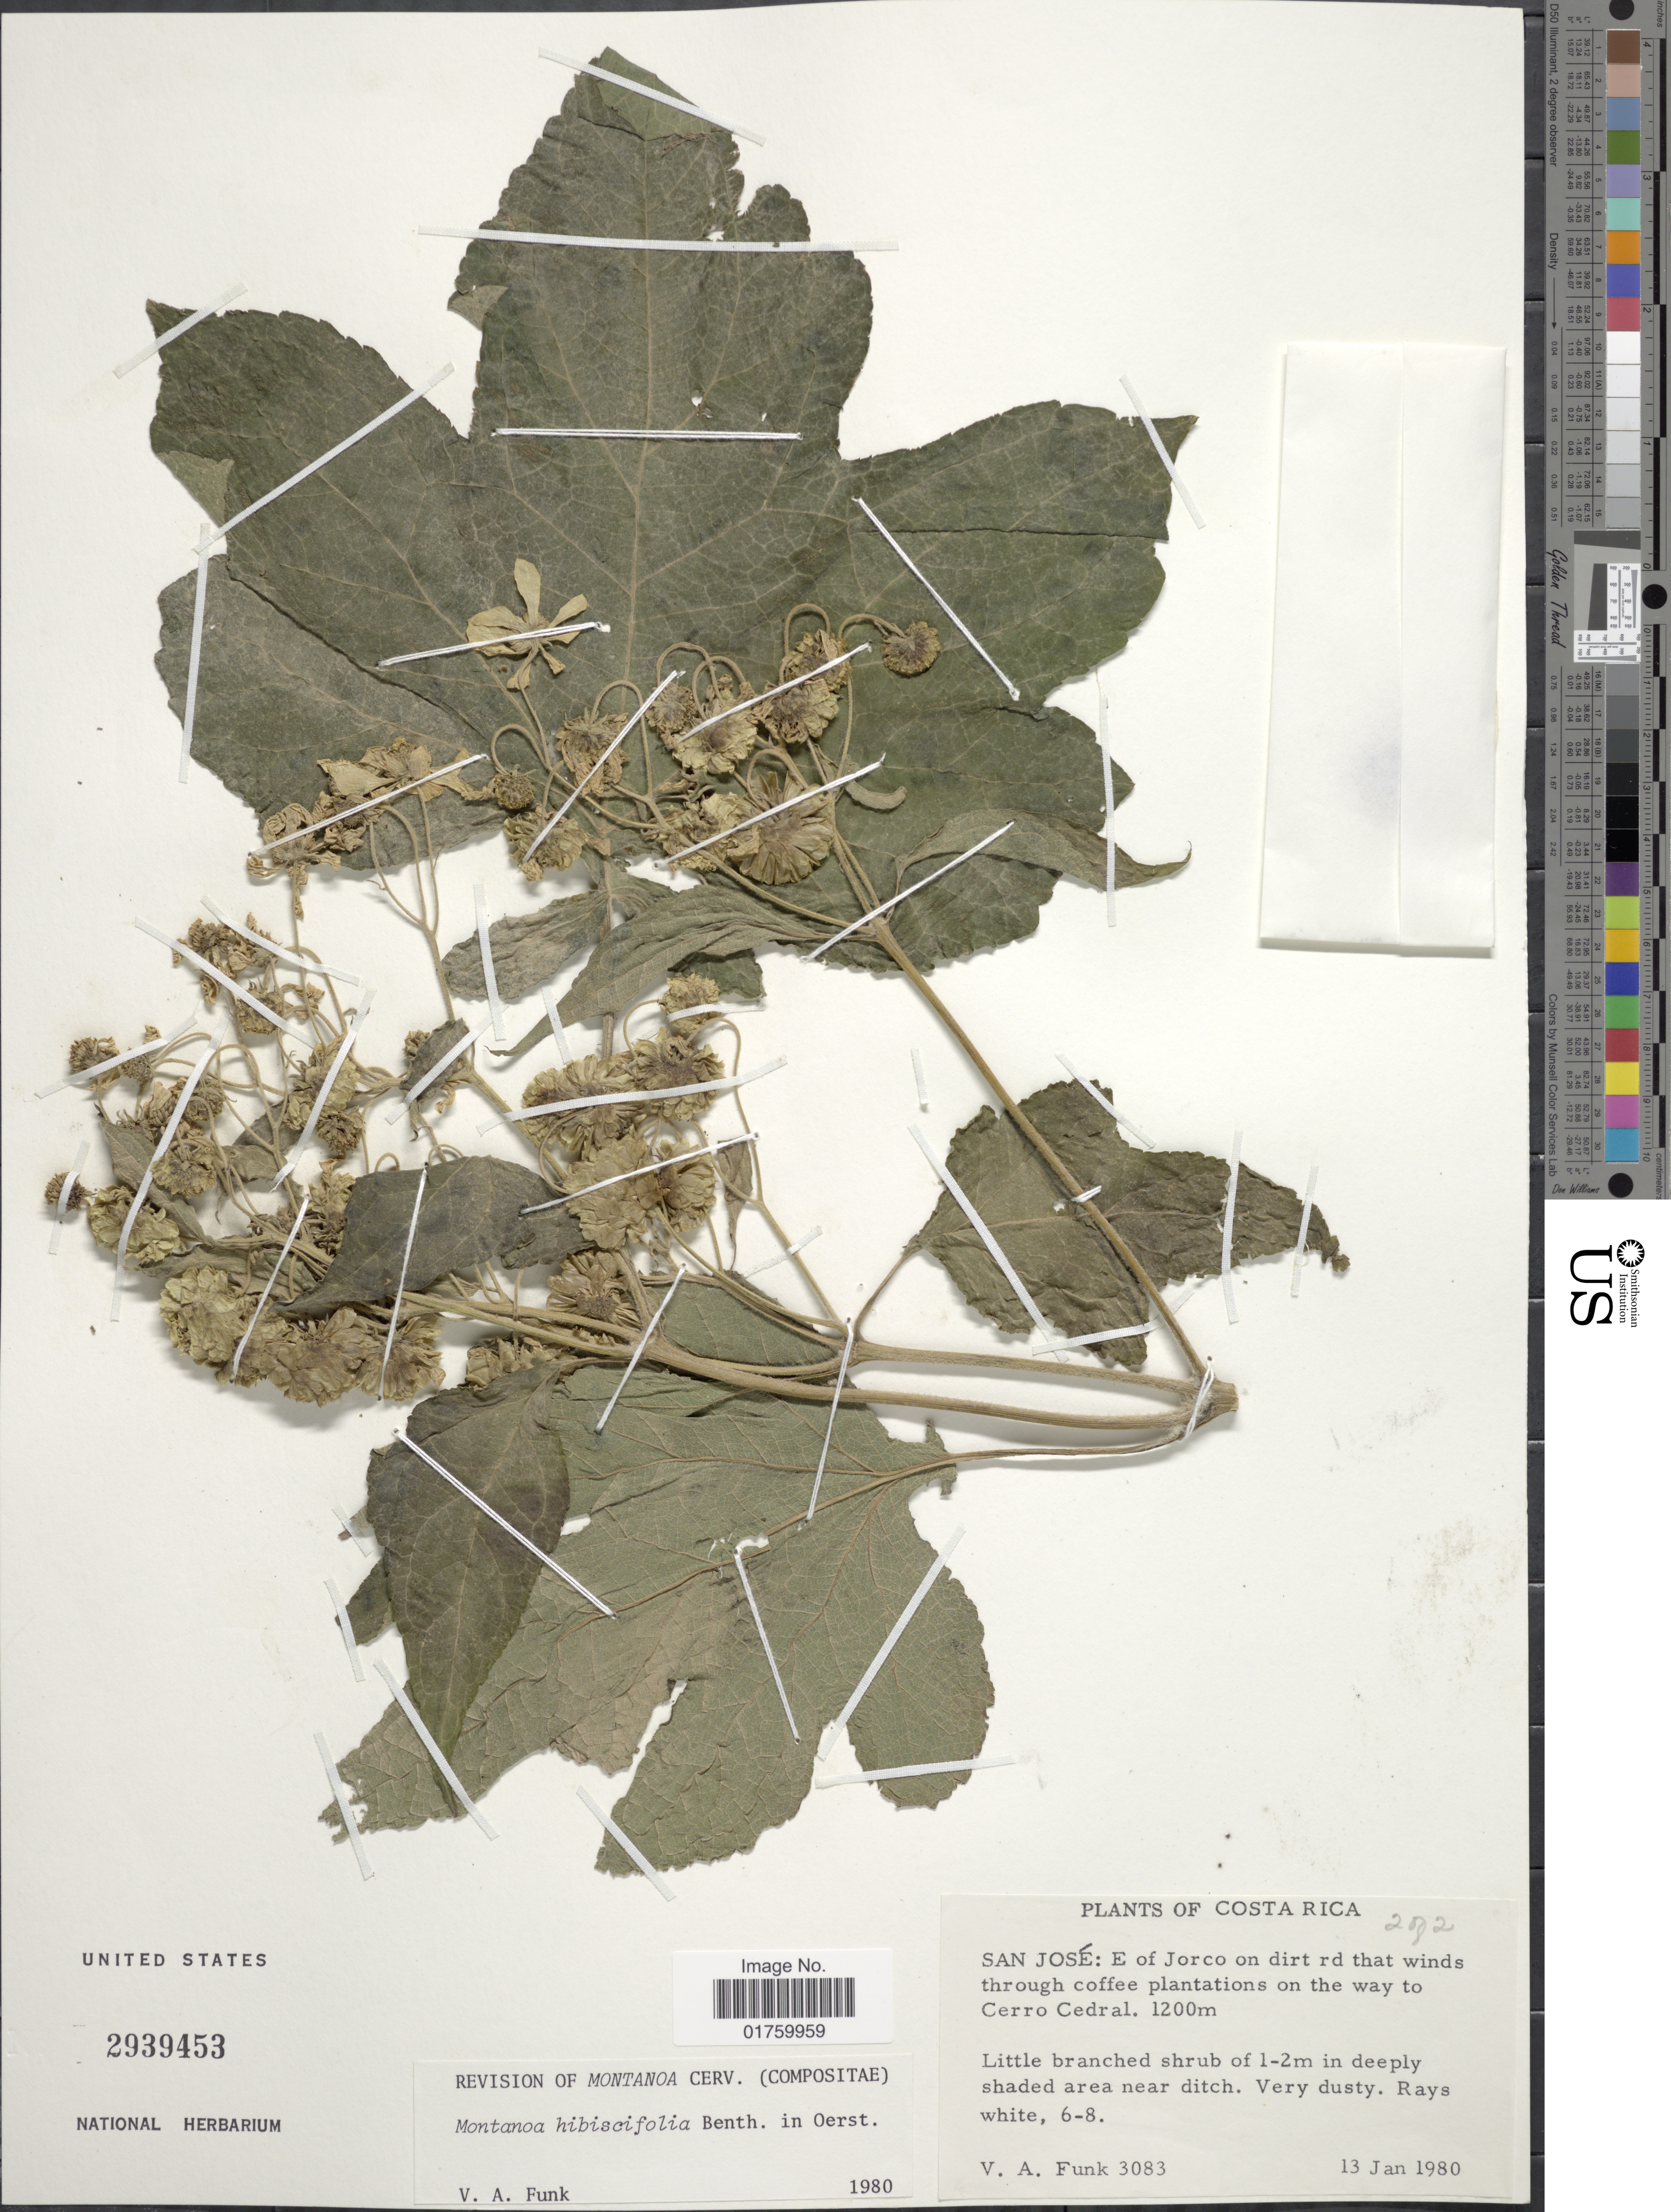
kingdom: Plantae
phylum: Tracheophyta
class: Magnoliopsida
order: Asterales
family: Asteraceae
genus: Montanoa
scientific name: Montanoa hibiscifolia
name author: Benth.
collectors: V. Funk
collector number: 3083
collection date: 1980-01-13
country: Costa Rica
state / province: San José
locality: E of Jorco on dirt rd that winds through coffee plantations on the way to Cerro Cedral.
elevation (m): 1200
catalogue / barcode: US 2939453